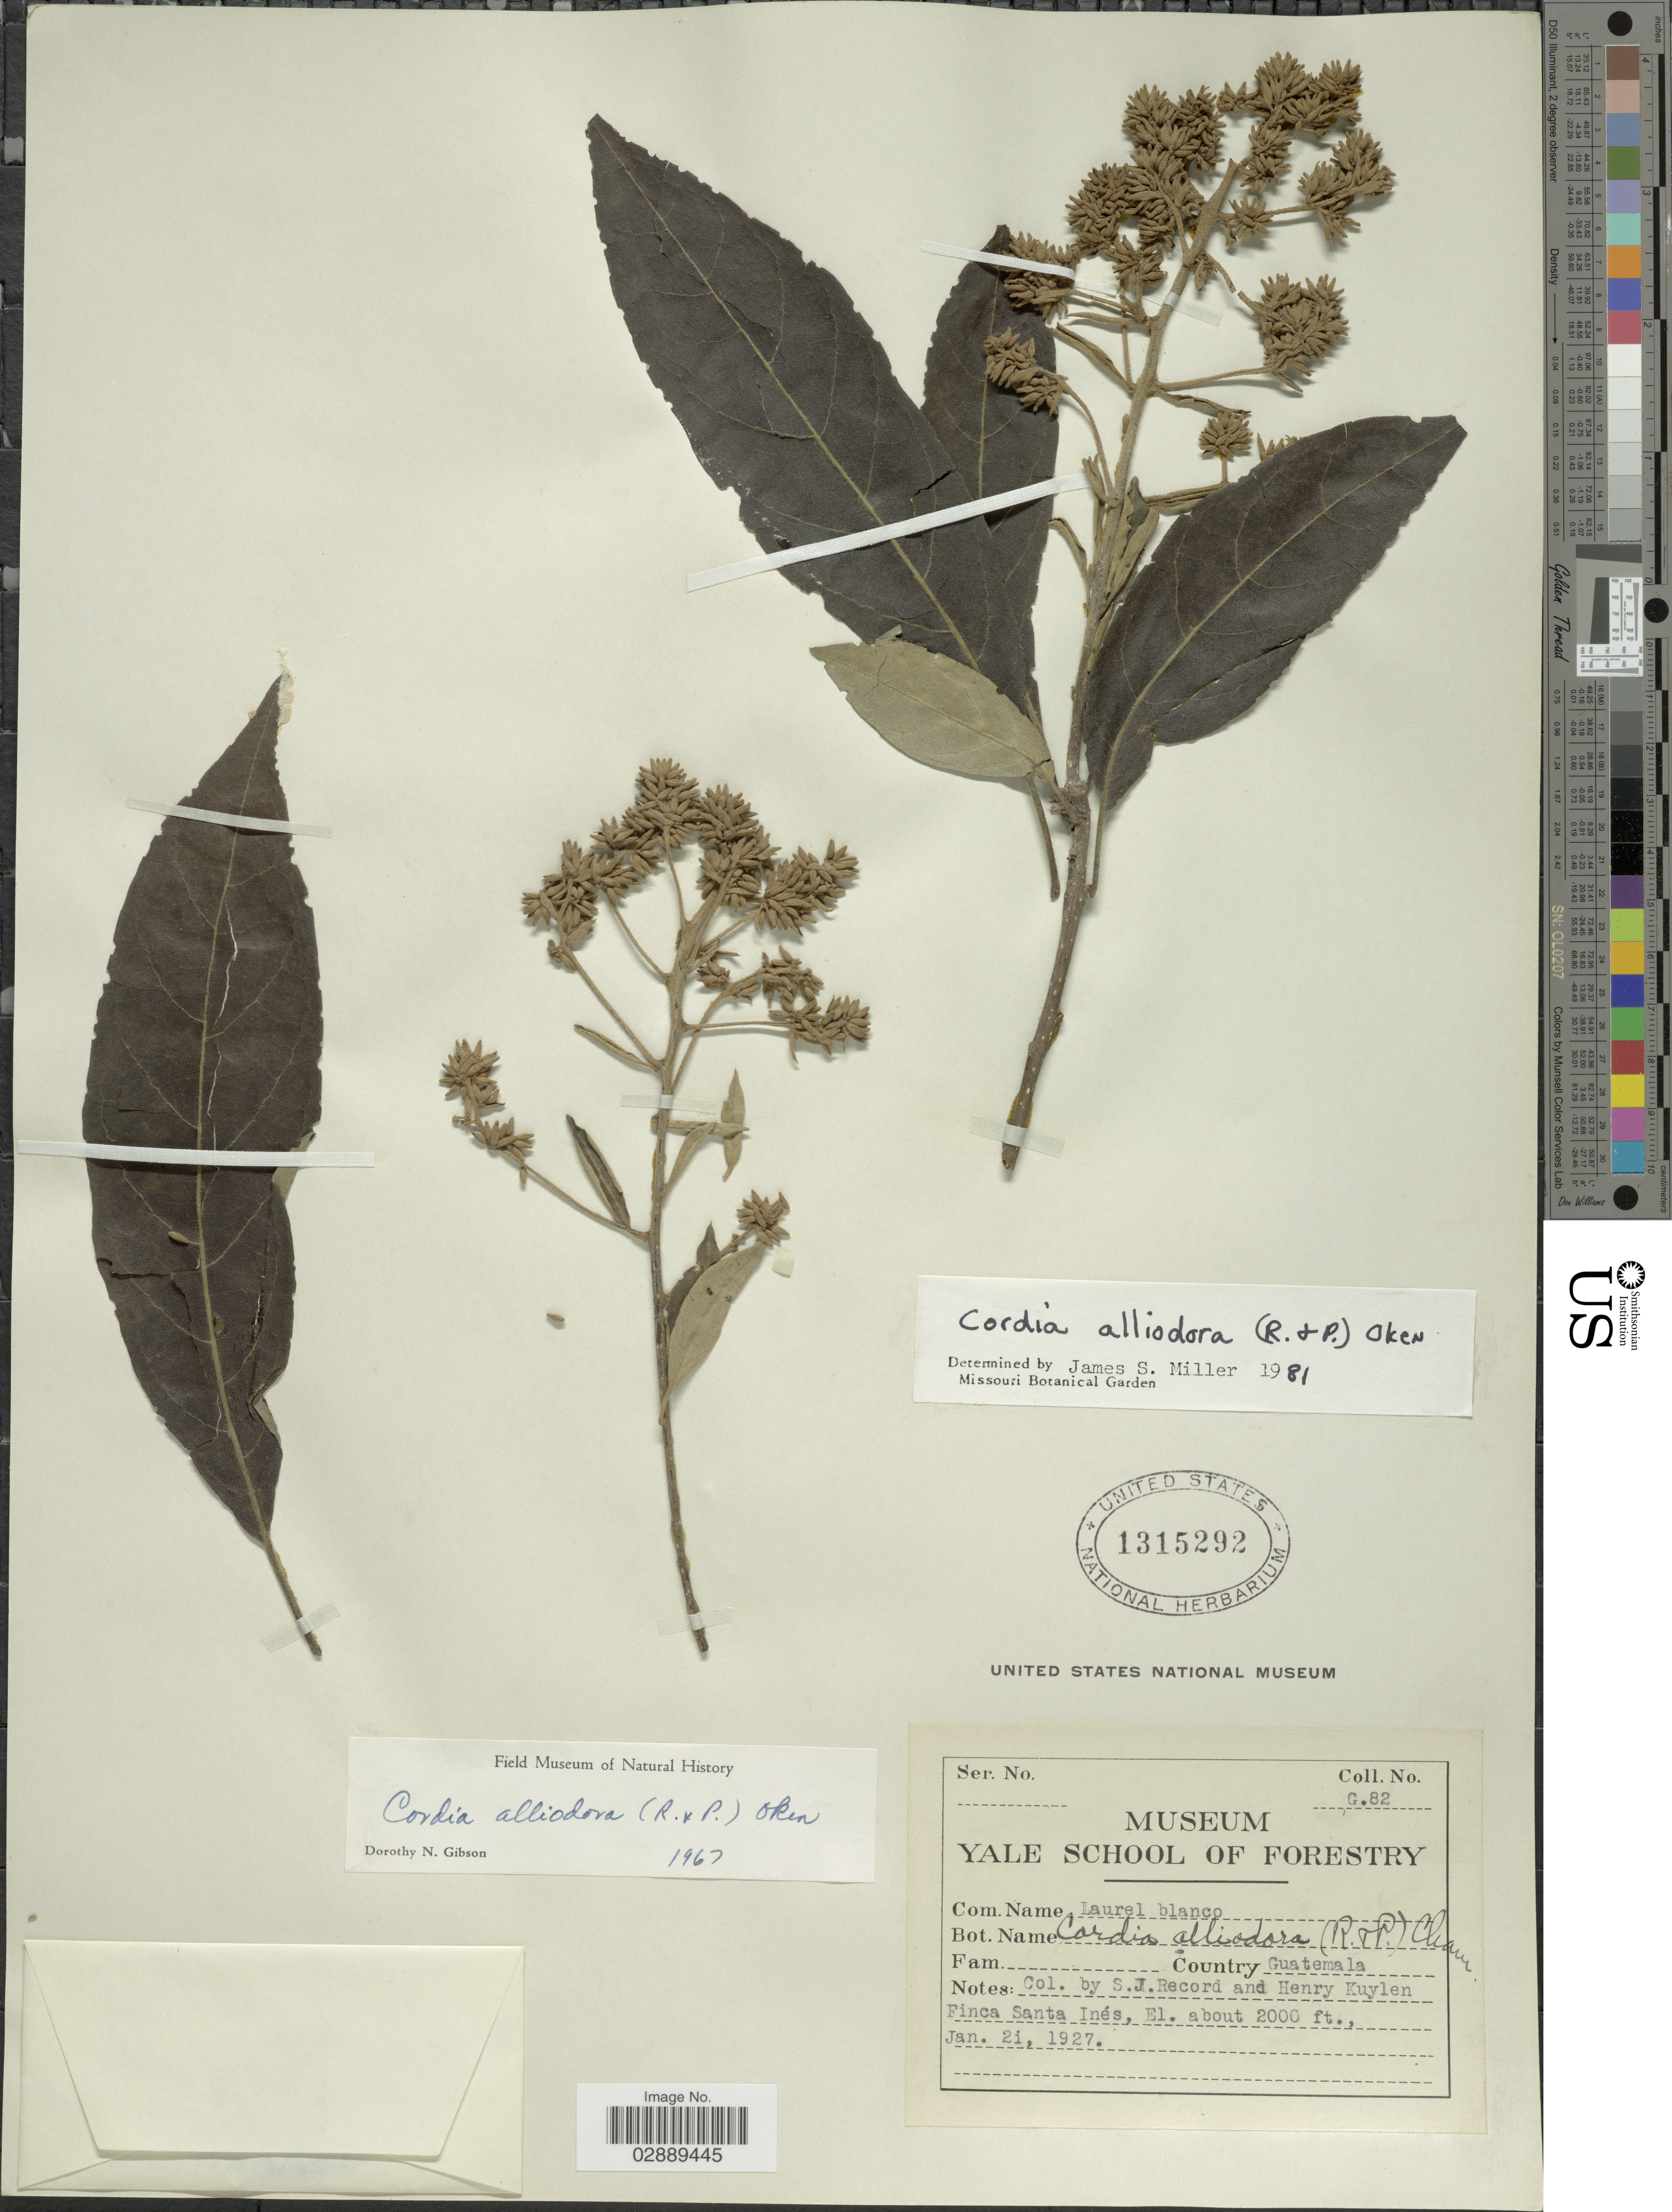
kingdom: Plantae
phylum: Tracheophyta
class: Magnoliopsida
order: Boraginales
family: Cordiaceae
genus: Cordia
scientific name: Cordia alliodora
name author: (Ruiz & Pav.) Oken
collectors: S. J. Record & H. Kuylen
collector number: G.82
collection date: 1927-01-21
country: Guatemala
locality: Finca Santa Inés, El.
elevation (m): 610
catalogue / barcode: US 1315292